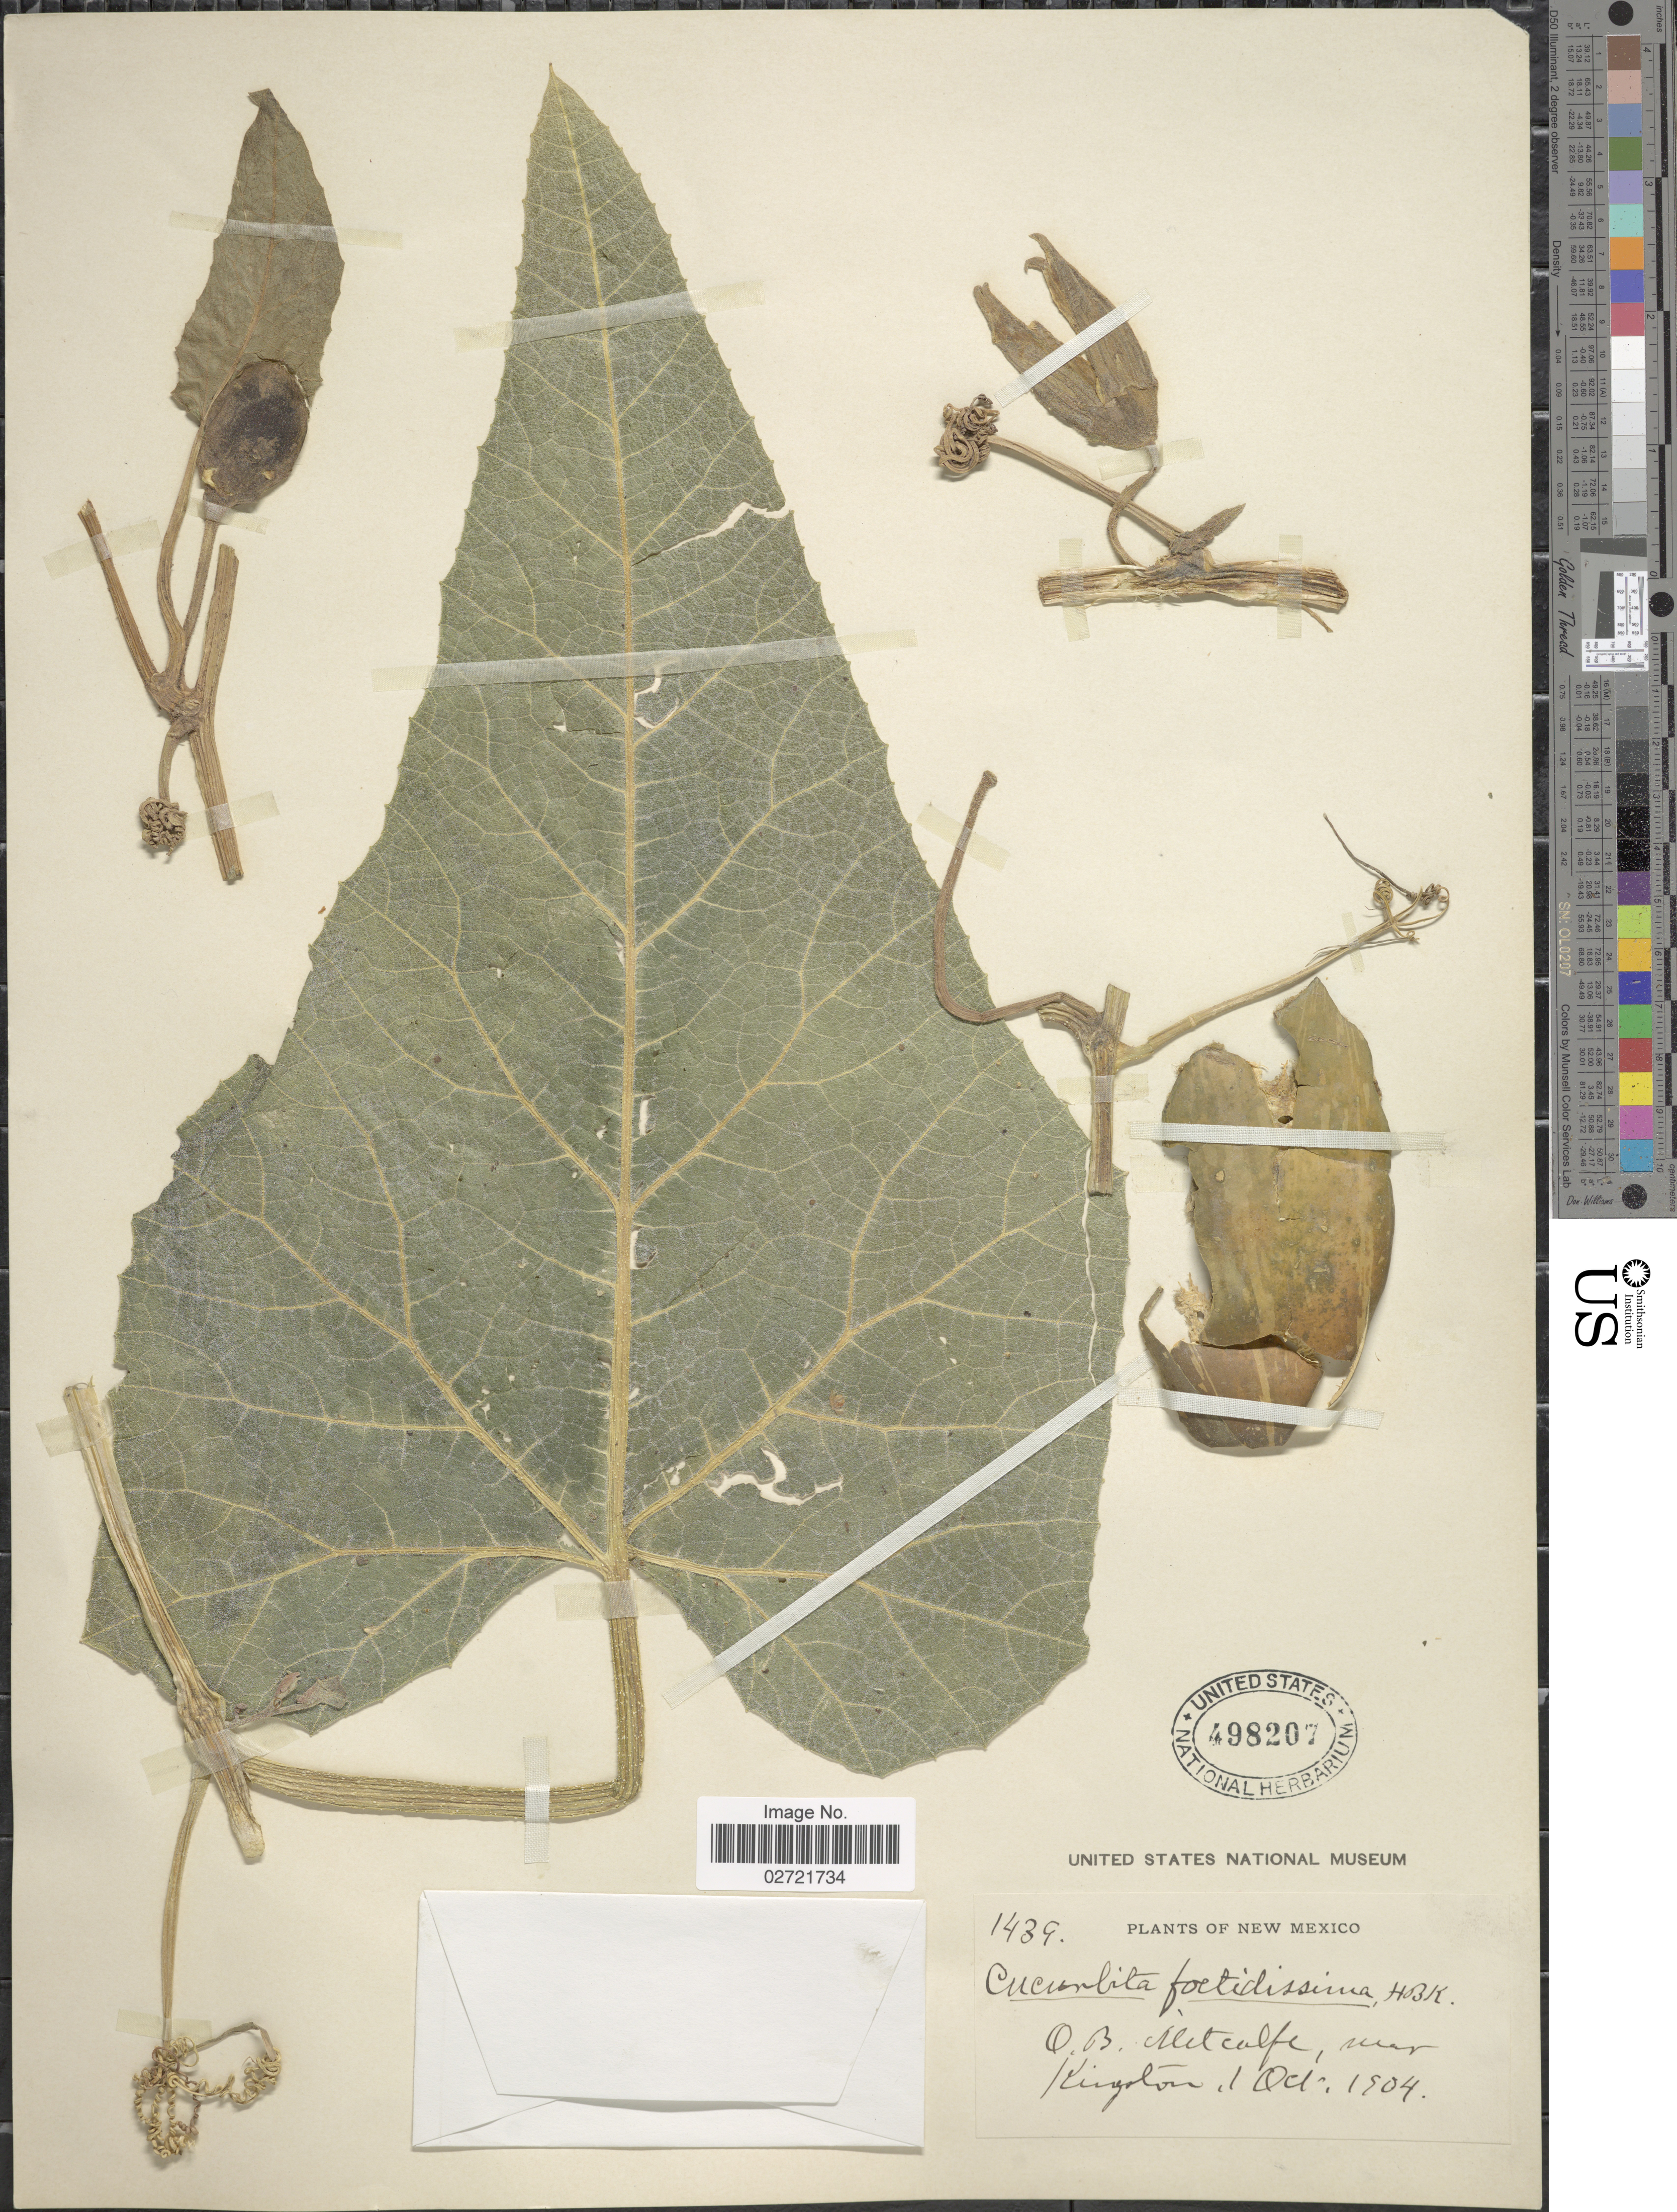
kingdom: Plantae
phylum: Tracheophyta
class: Magnoliopsida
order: Cucurbitales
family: Cucurbitaceae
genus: Cucurbita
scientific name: Cucurbita foetidissima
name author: Kunth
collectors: O. B. Metcalfe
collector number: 1439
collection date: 1904-10-01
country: United States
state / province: New Mexico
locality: Near Kingston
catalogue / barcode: US 498207